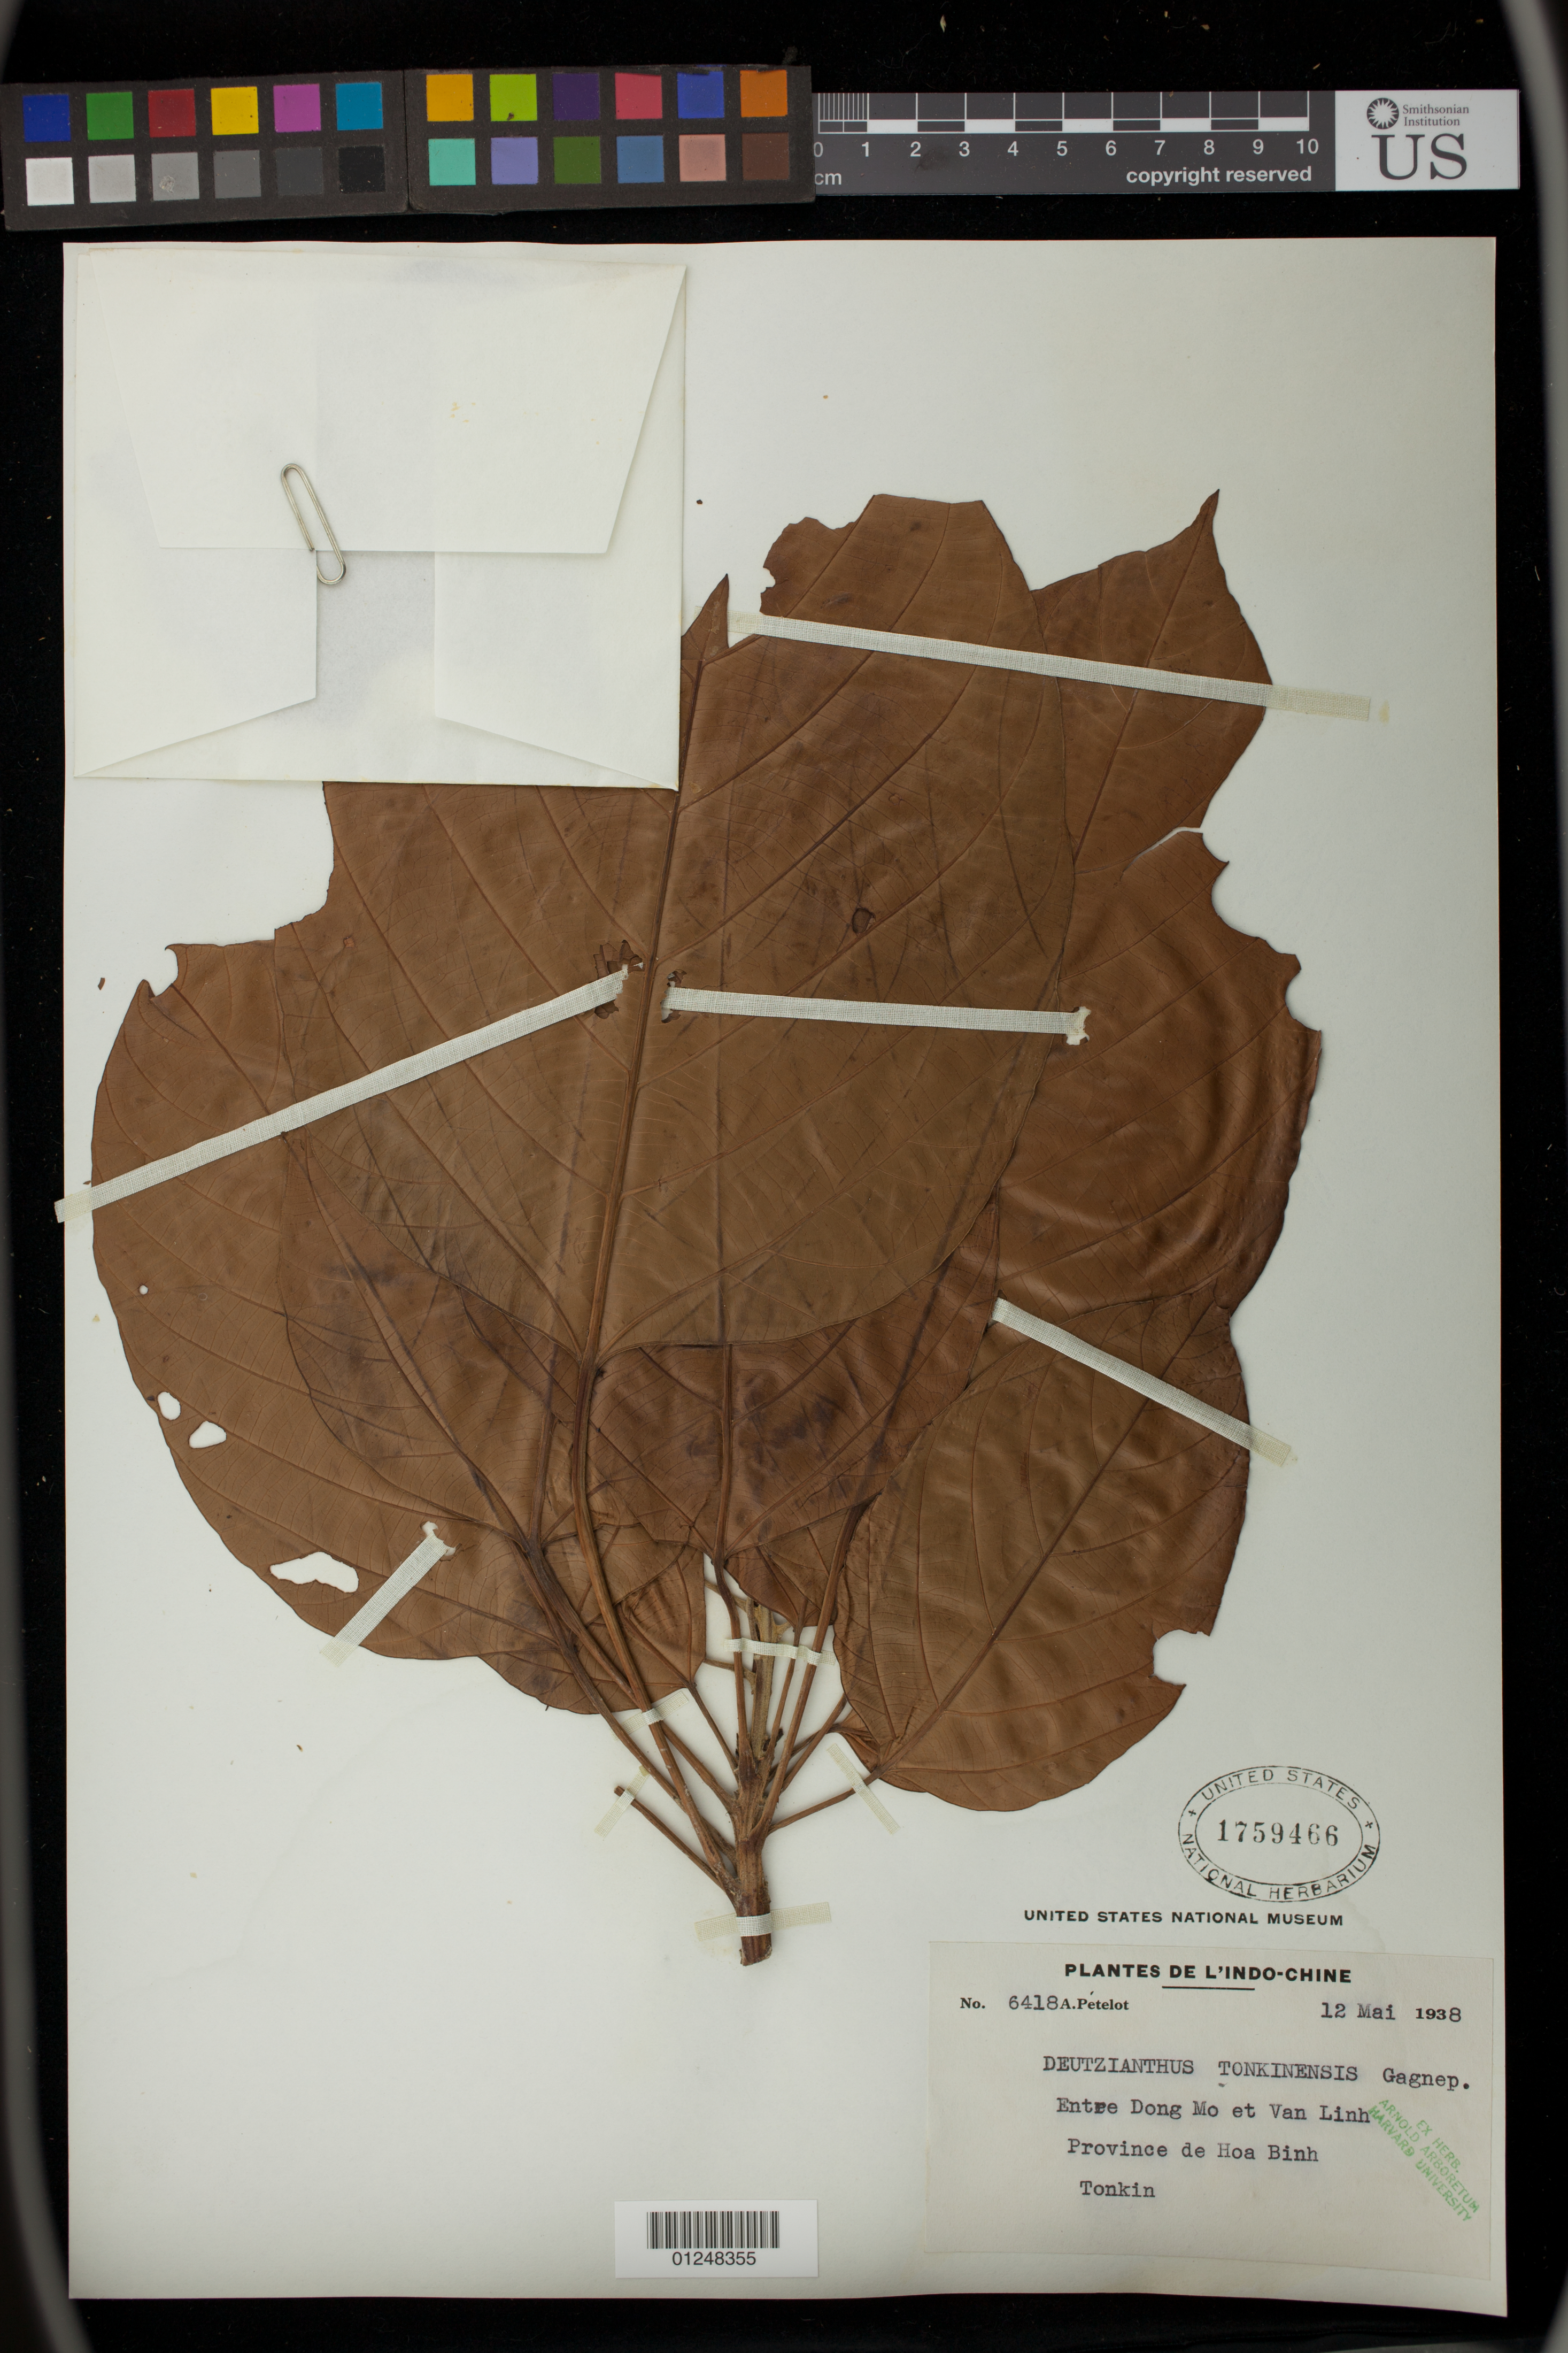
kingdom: Plantae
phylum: Tracheophyta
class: Magnoliopsida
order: Malpighiales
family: Euphorbiaceae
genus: Deutzianthus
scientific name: Deutzianthus tonkinensis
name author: Gagnep.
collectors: A. Petelot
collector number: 6418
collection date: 1938-05-12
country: Vietnam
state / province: Hòa Bình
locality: Entre Dong Mo et Van Linh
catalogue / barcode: US 1759466